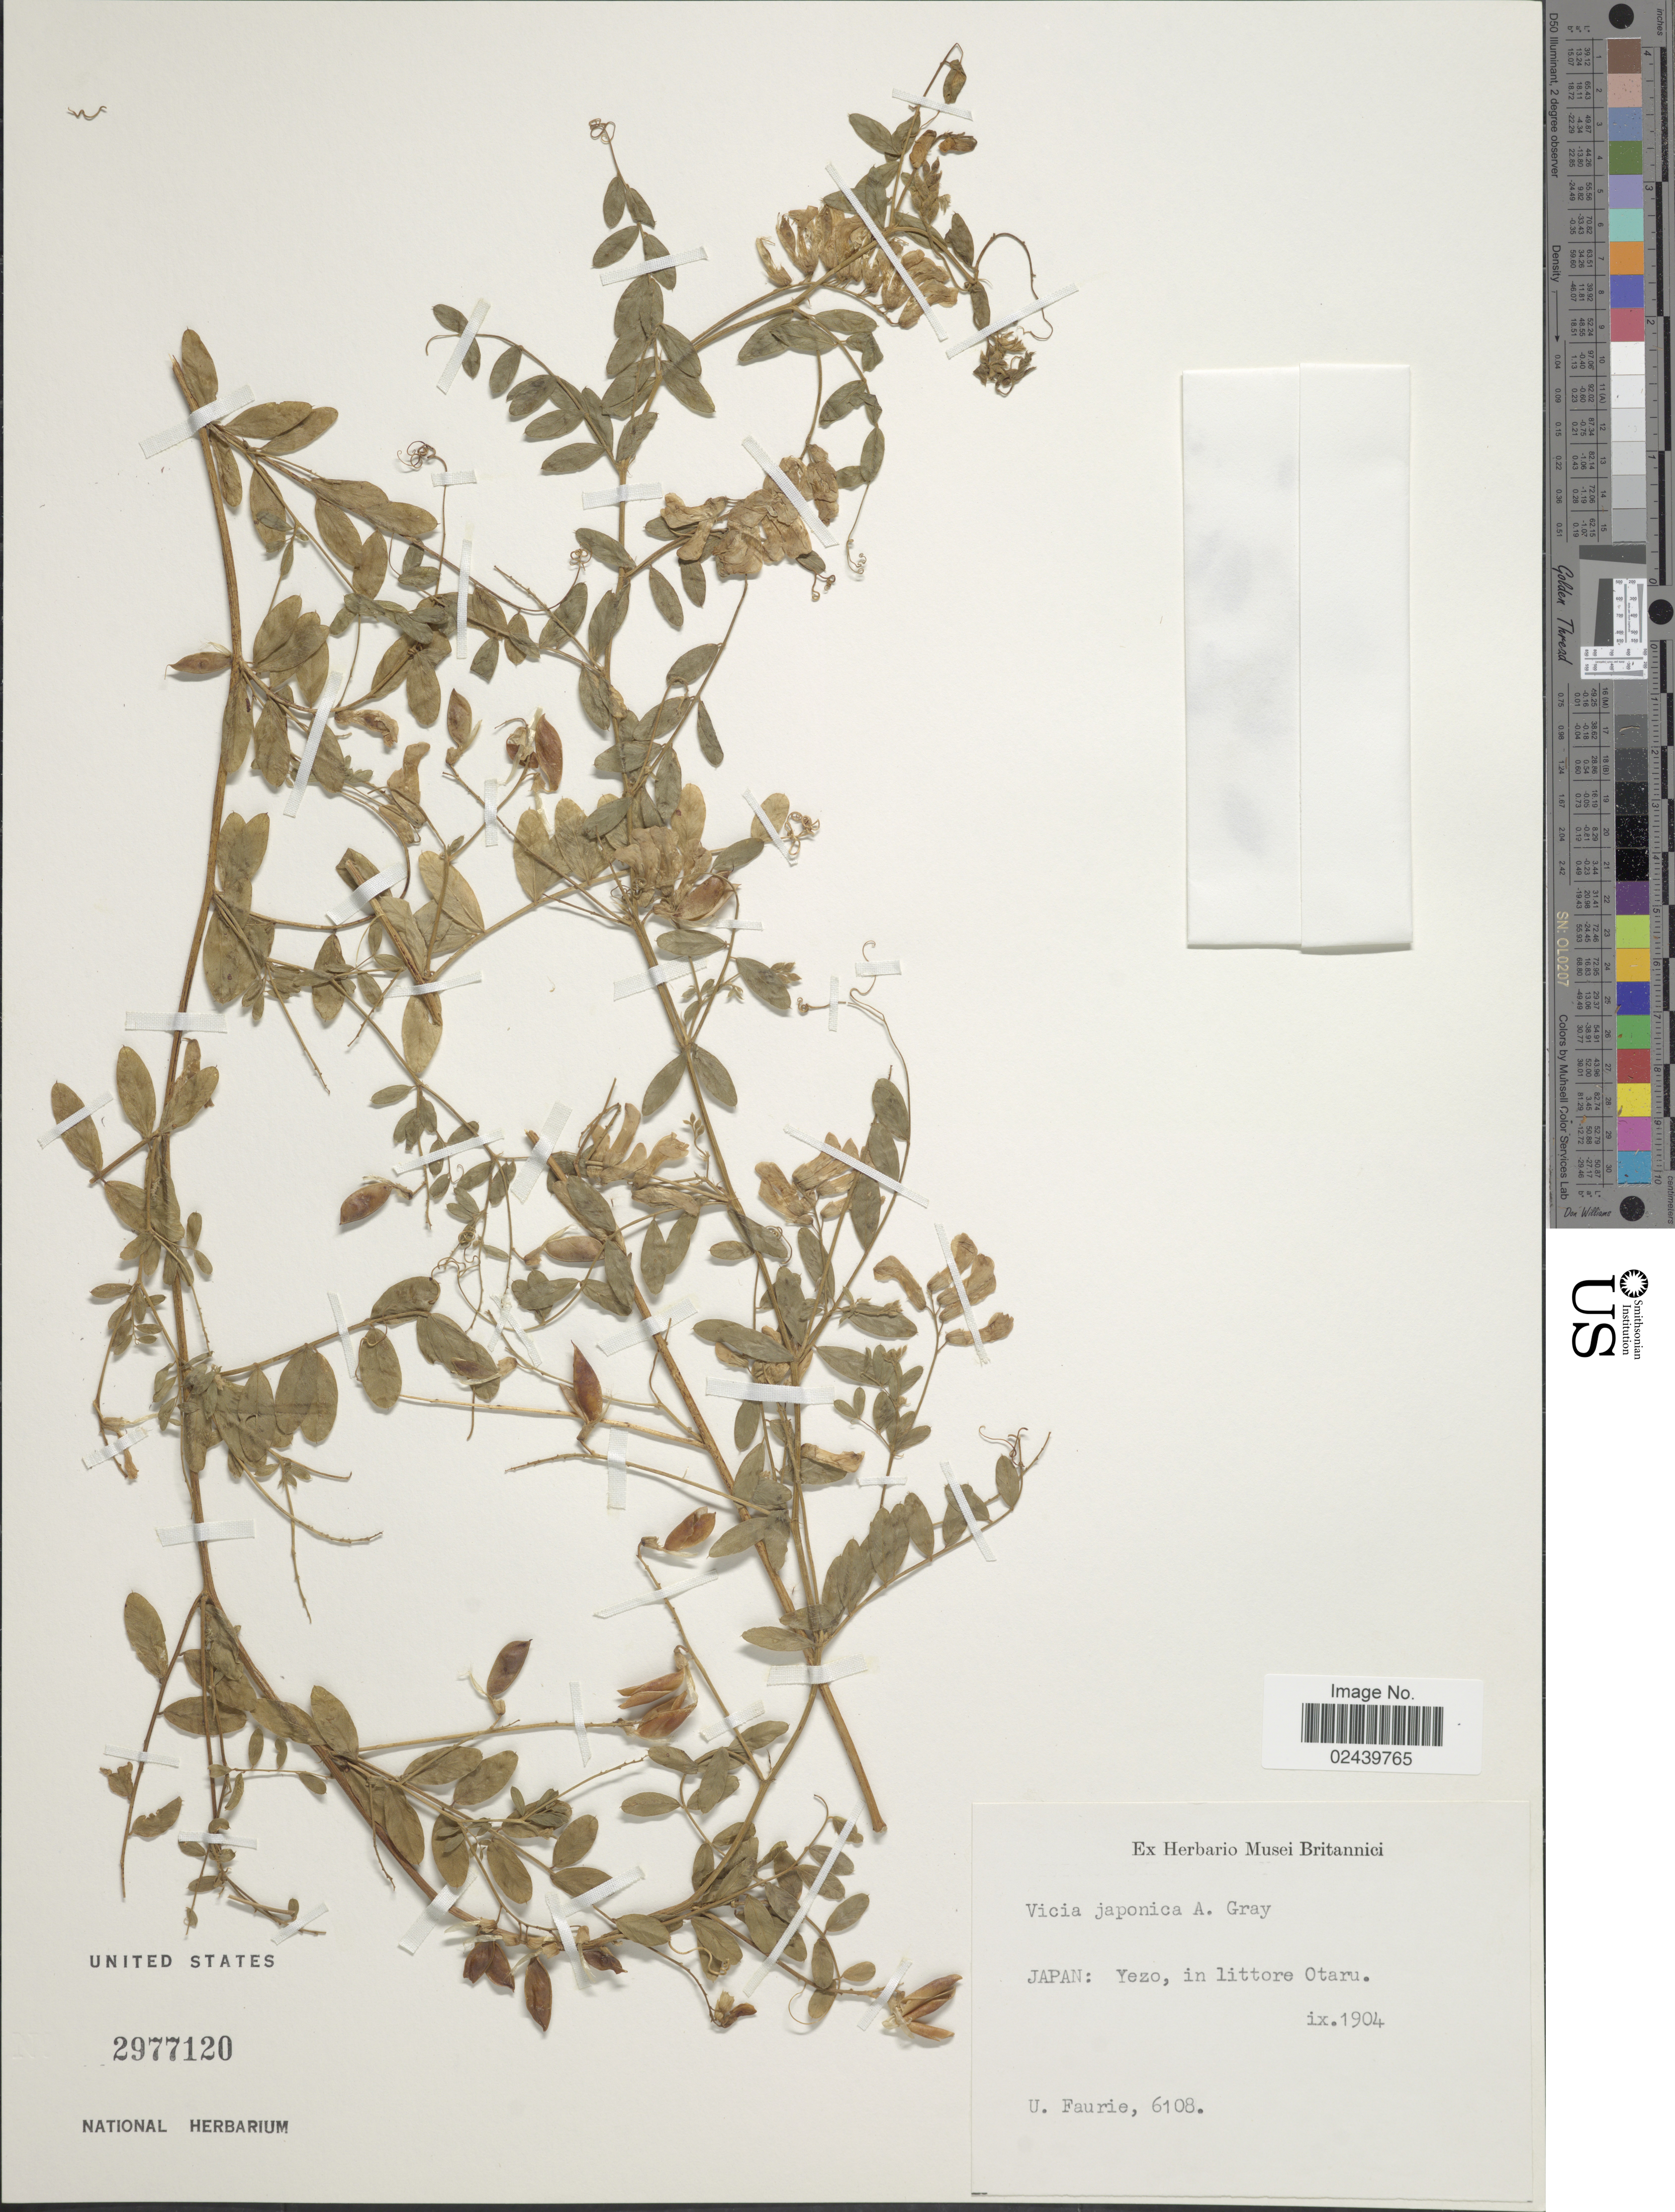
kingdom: Plantae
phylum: Tracheophyta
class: Magnoliopsida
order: Fabales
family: Fabaceae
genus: Vicia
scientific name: Vicia japonica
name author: A. Gray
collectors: U. Faurie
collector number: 6108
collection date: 1904-09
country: Japan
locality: Yezo, in littore Otaru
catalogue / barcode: US 2977120